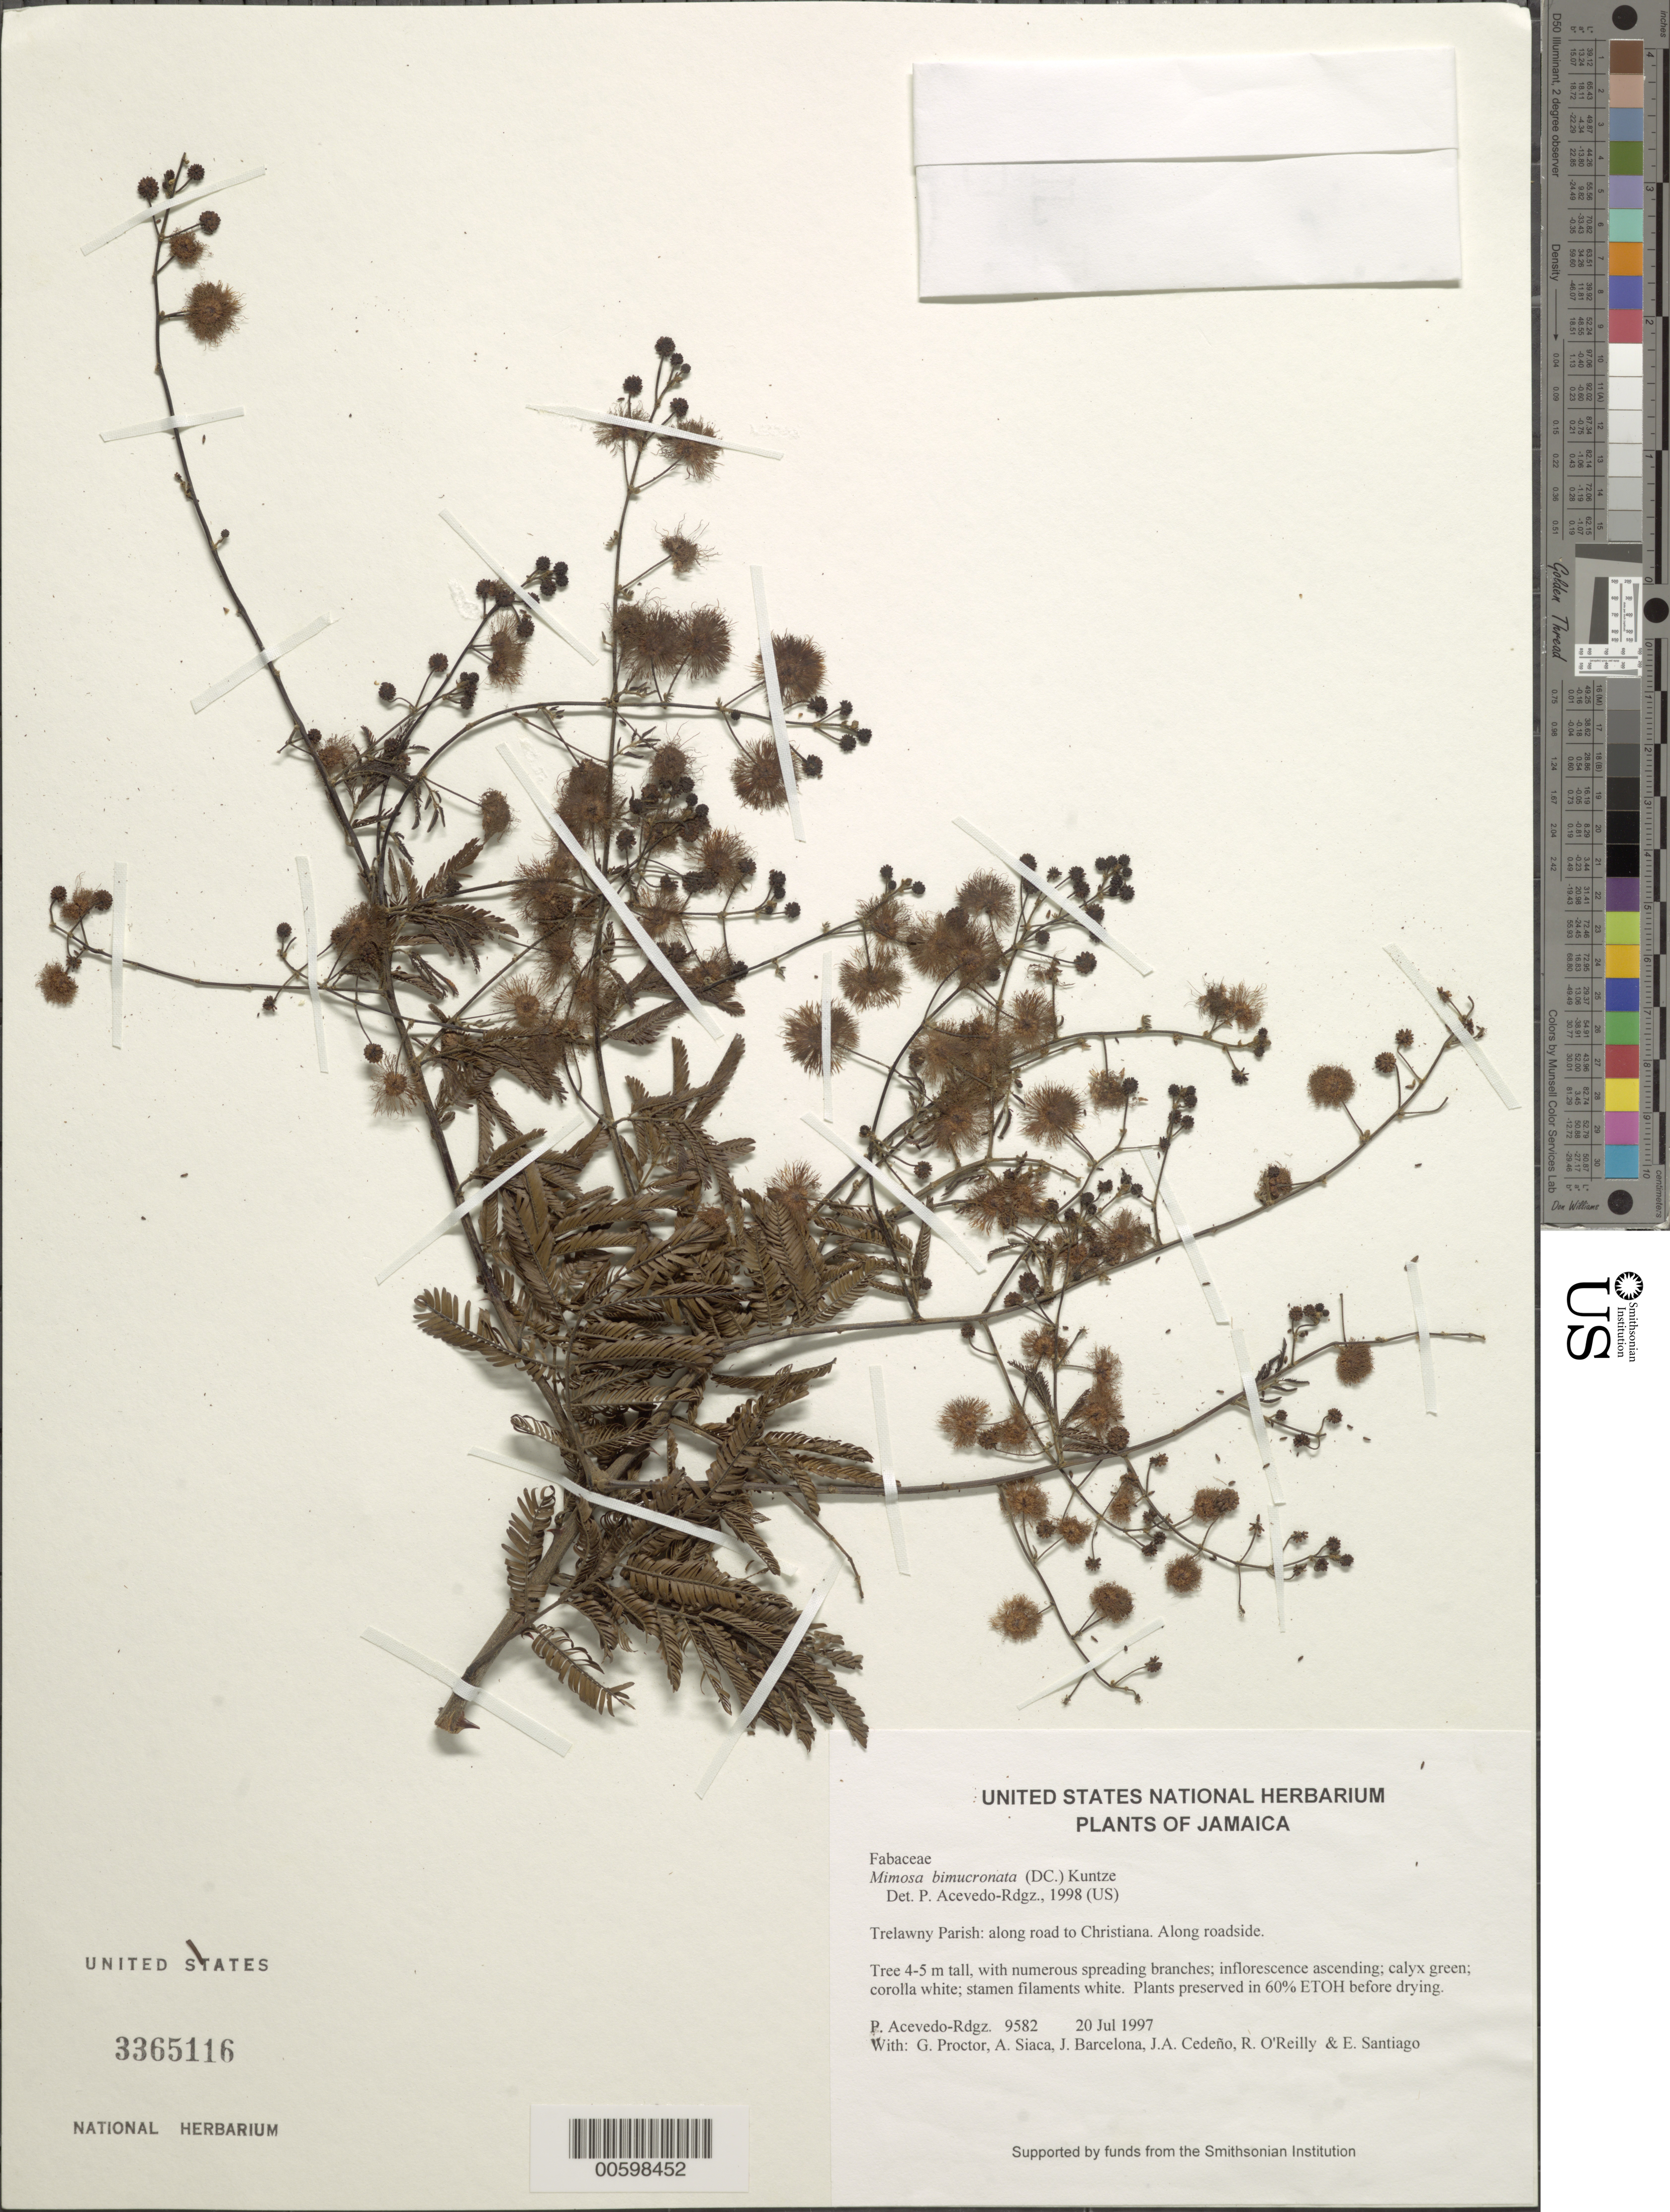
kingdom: Plantae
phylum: Tracheophyta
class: Magnoliopsida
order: Fabales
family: Fabaceae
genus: Mimosa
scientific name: Mimosa bimucronata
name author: (DC.) Kuntze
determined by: Acevedo-Rodríguez, P., (BOT), Smithsonian Institution - National Museum of Natural History (UNITED STATES)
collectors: P. Acevedo-Rodr., G. R. Proctor, A. Siaca, J. Barcelona, J. A. Cedeño M. & R. O'Reilly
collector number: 9582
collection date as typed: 20 Jul 1997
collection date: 1997-07-20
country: Jamaica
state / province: Trelawny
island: Jamaica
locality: Trelawny Parish: along road to Christiana.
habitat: Along roadside.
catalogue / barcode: US 3365116